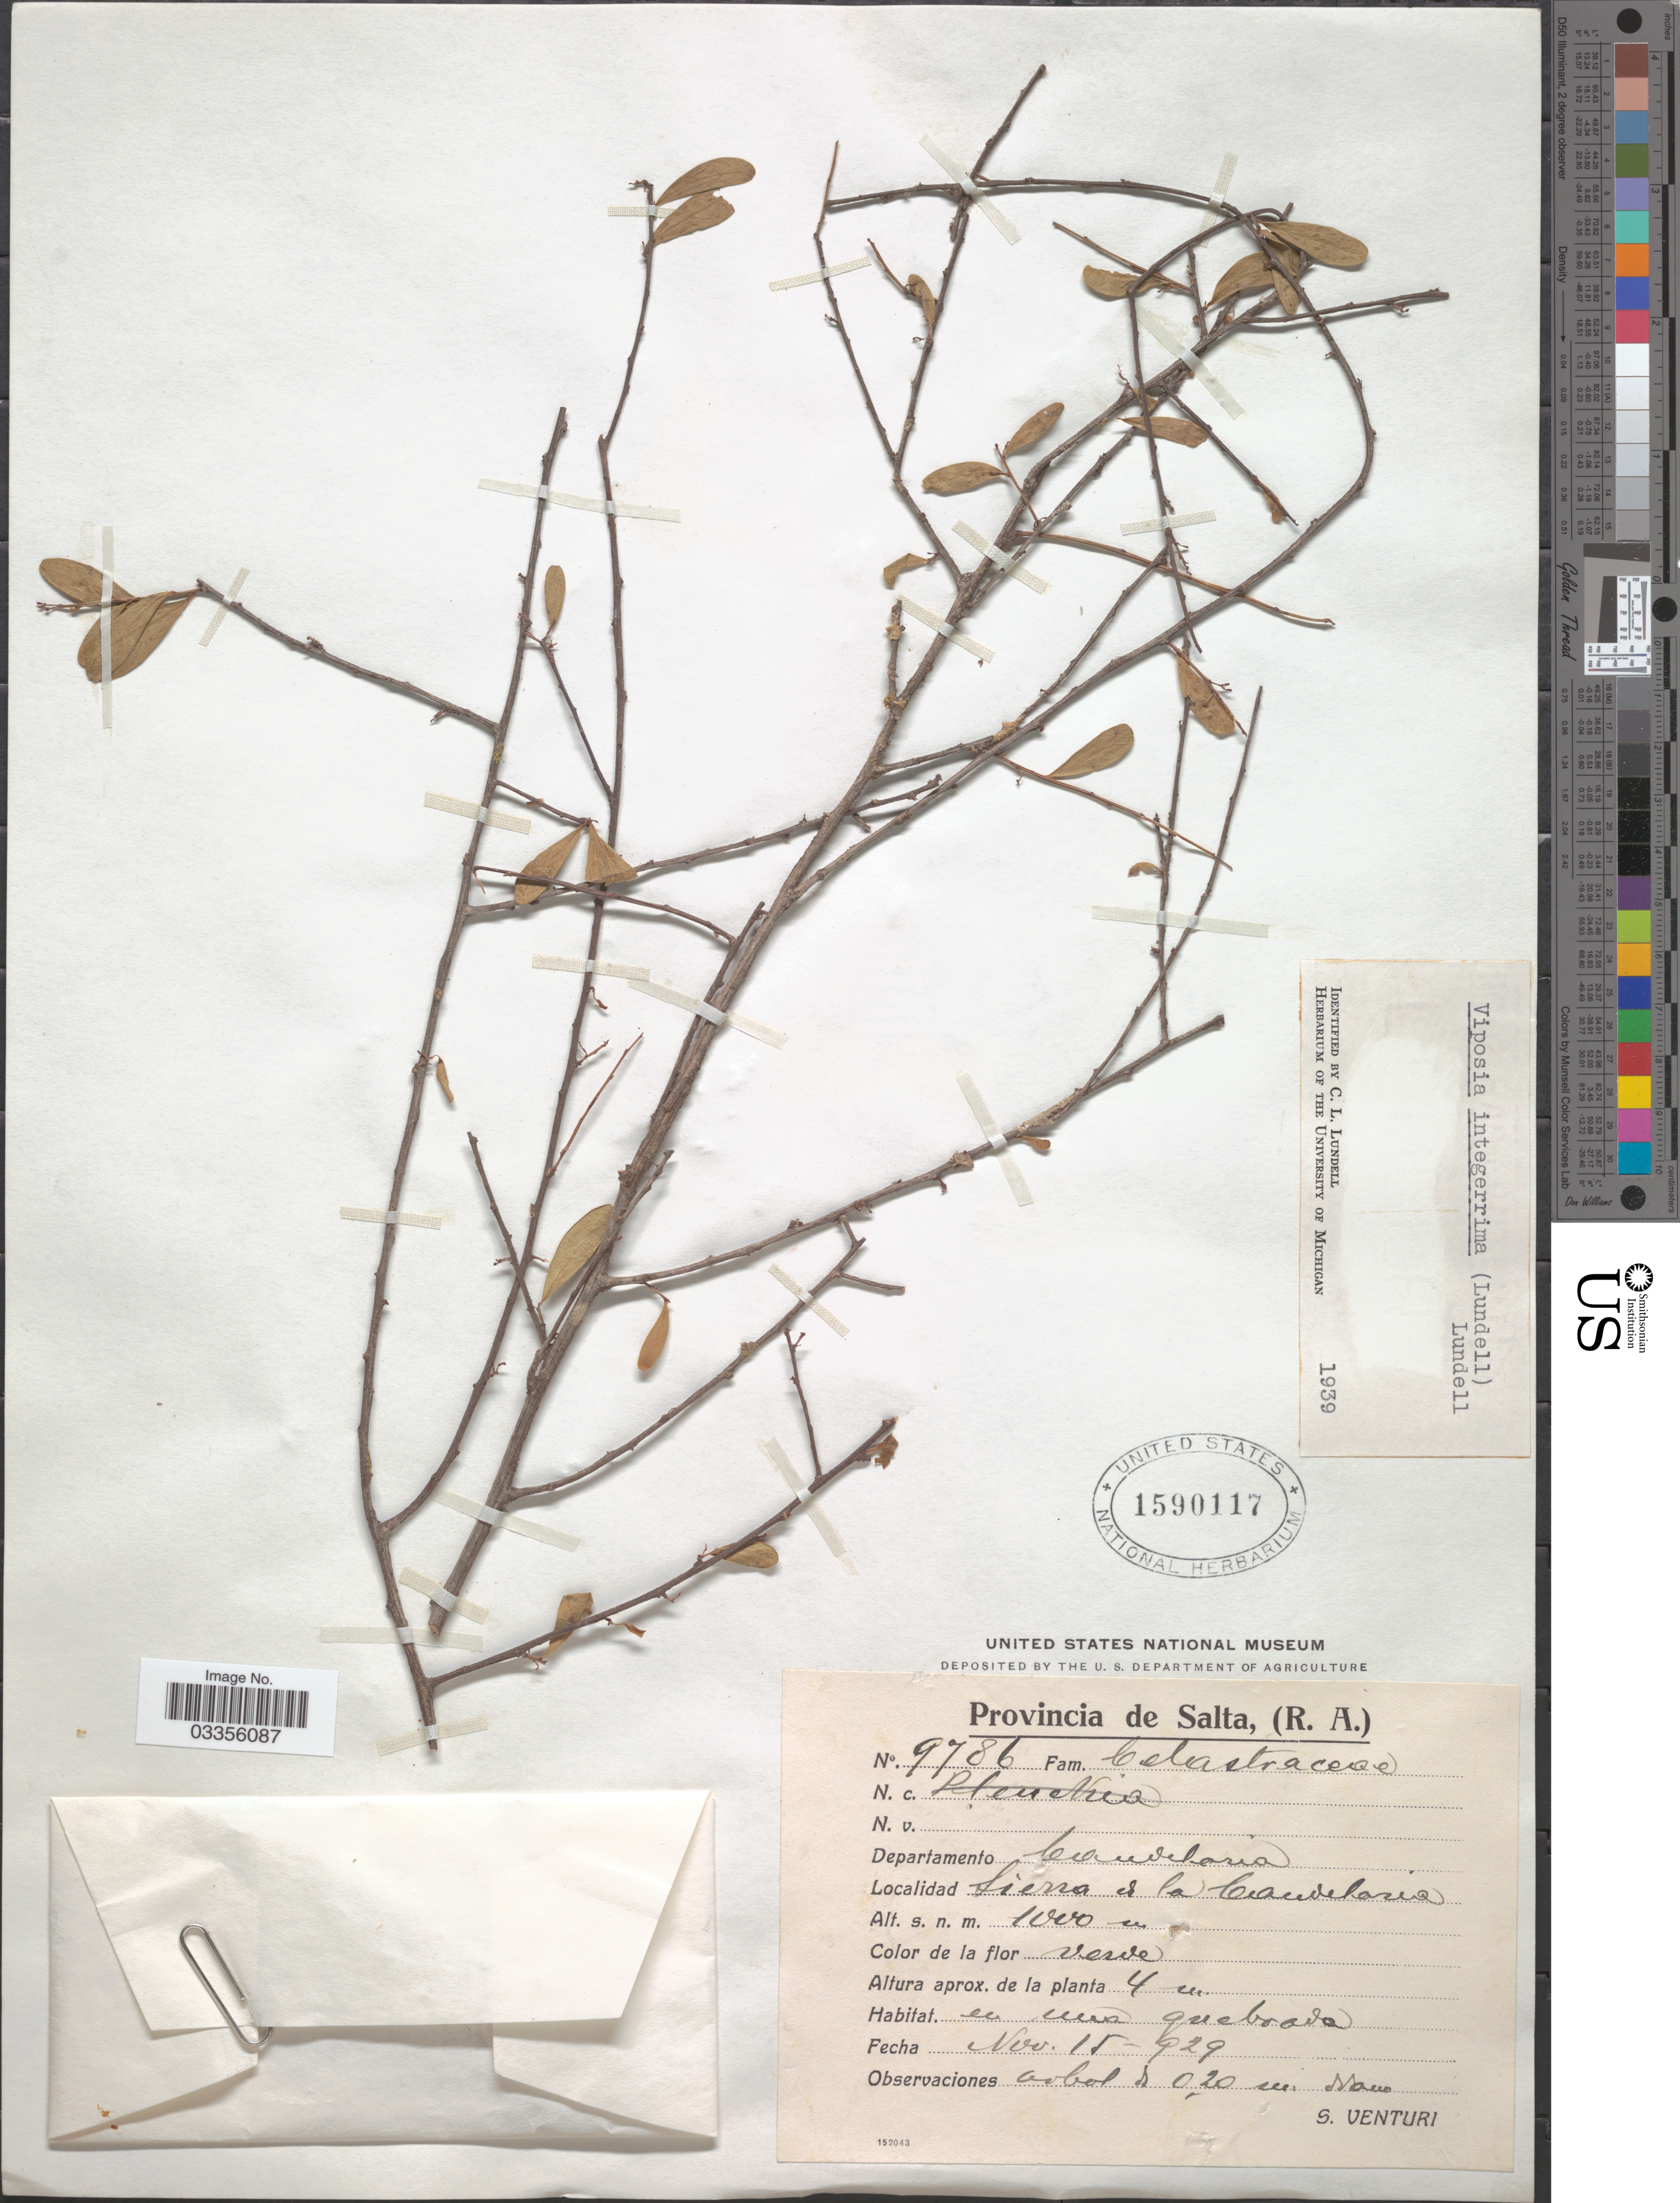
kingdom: Plantae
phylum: Tracheophyta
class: Magnoliopsida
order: Celastrales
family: Celastraceae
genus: Plenckia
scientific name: Plenckia integerrima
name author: Lundell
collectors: S. Venturi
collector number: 9786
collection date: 1929-11-15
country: Argentina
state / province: Salta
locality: Departamento Candelaria. Sierra de la Candelaria.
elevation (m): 1000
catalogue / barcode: US 1590117